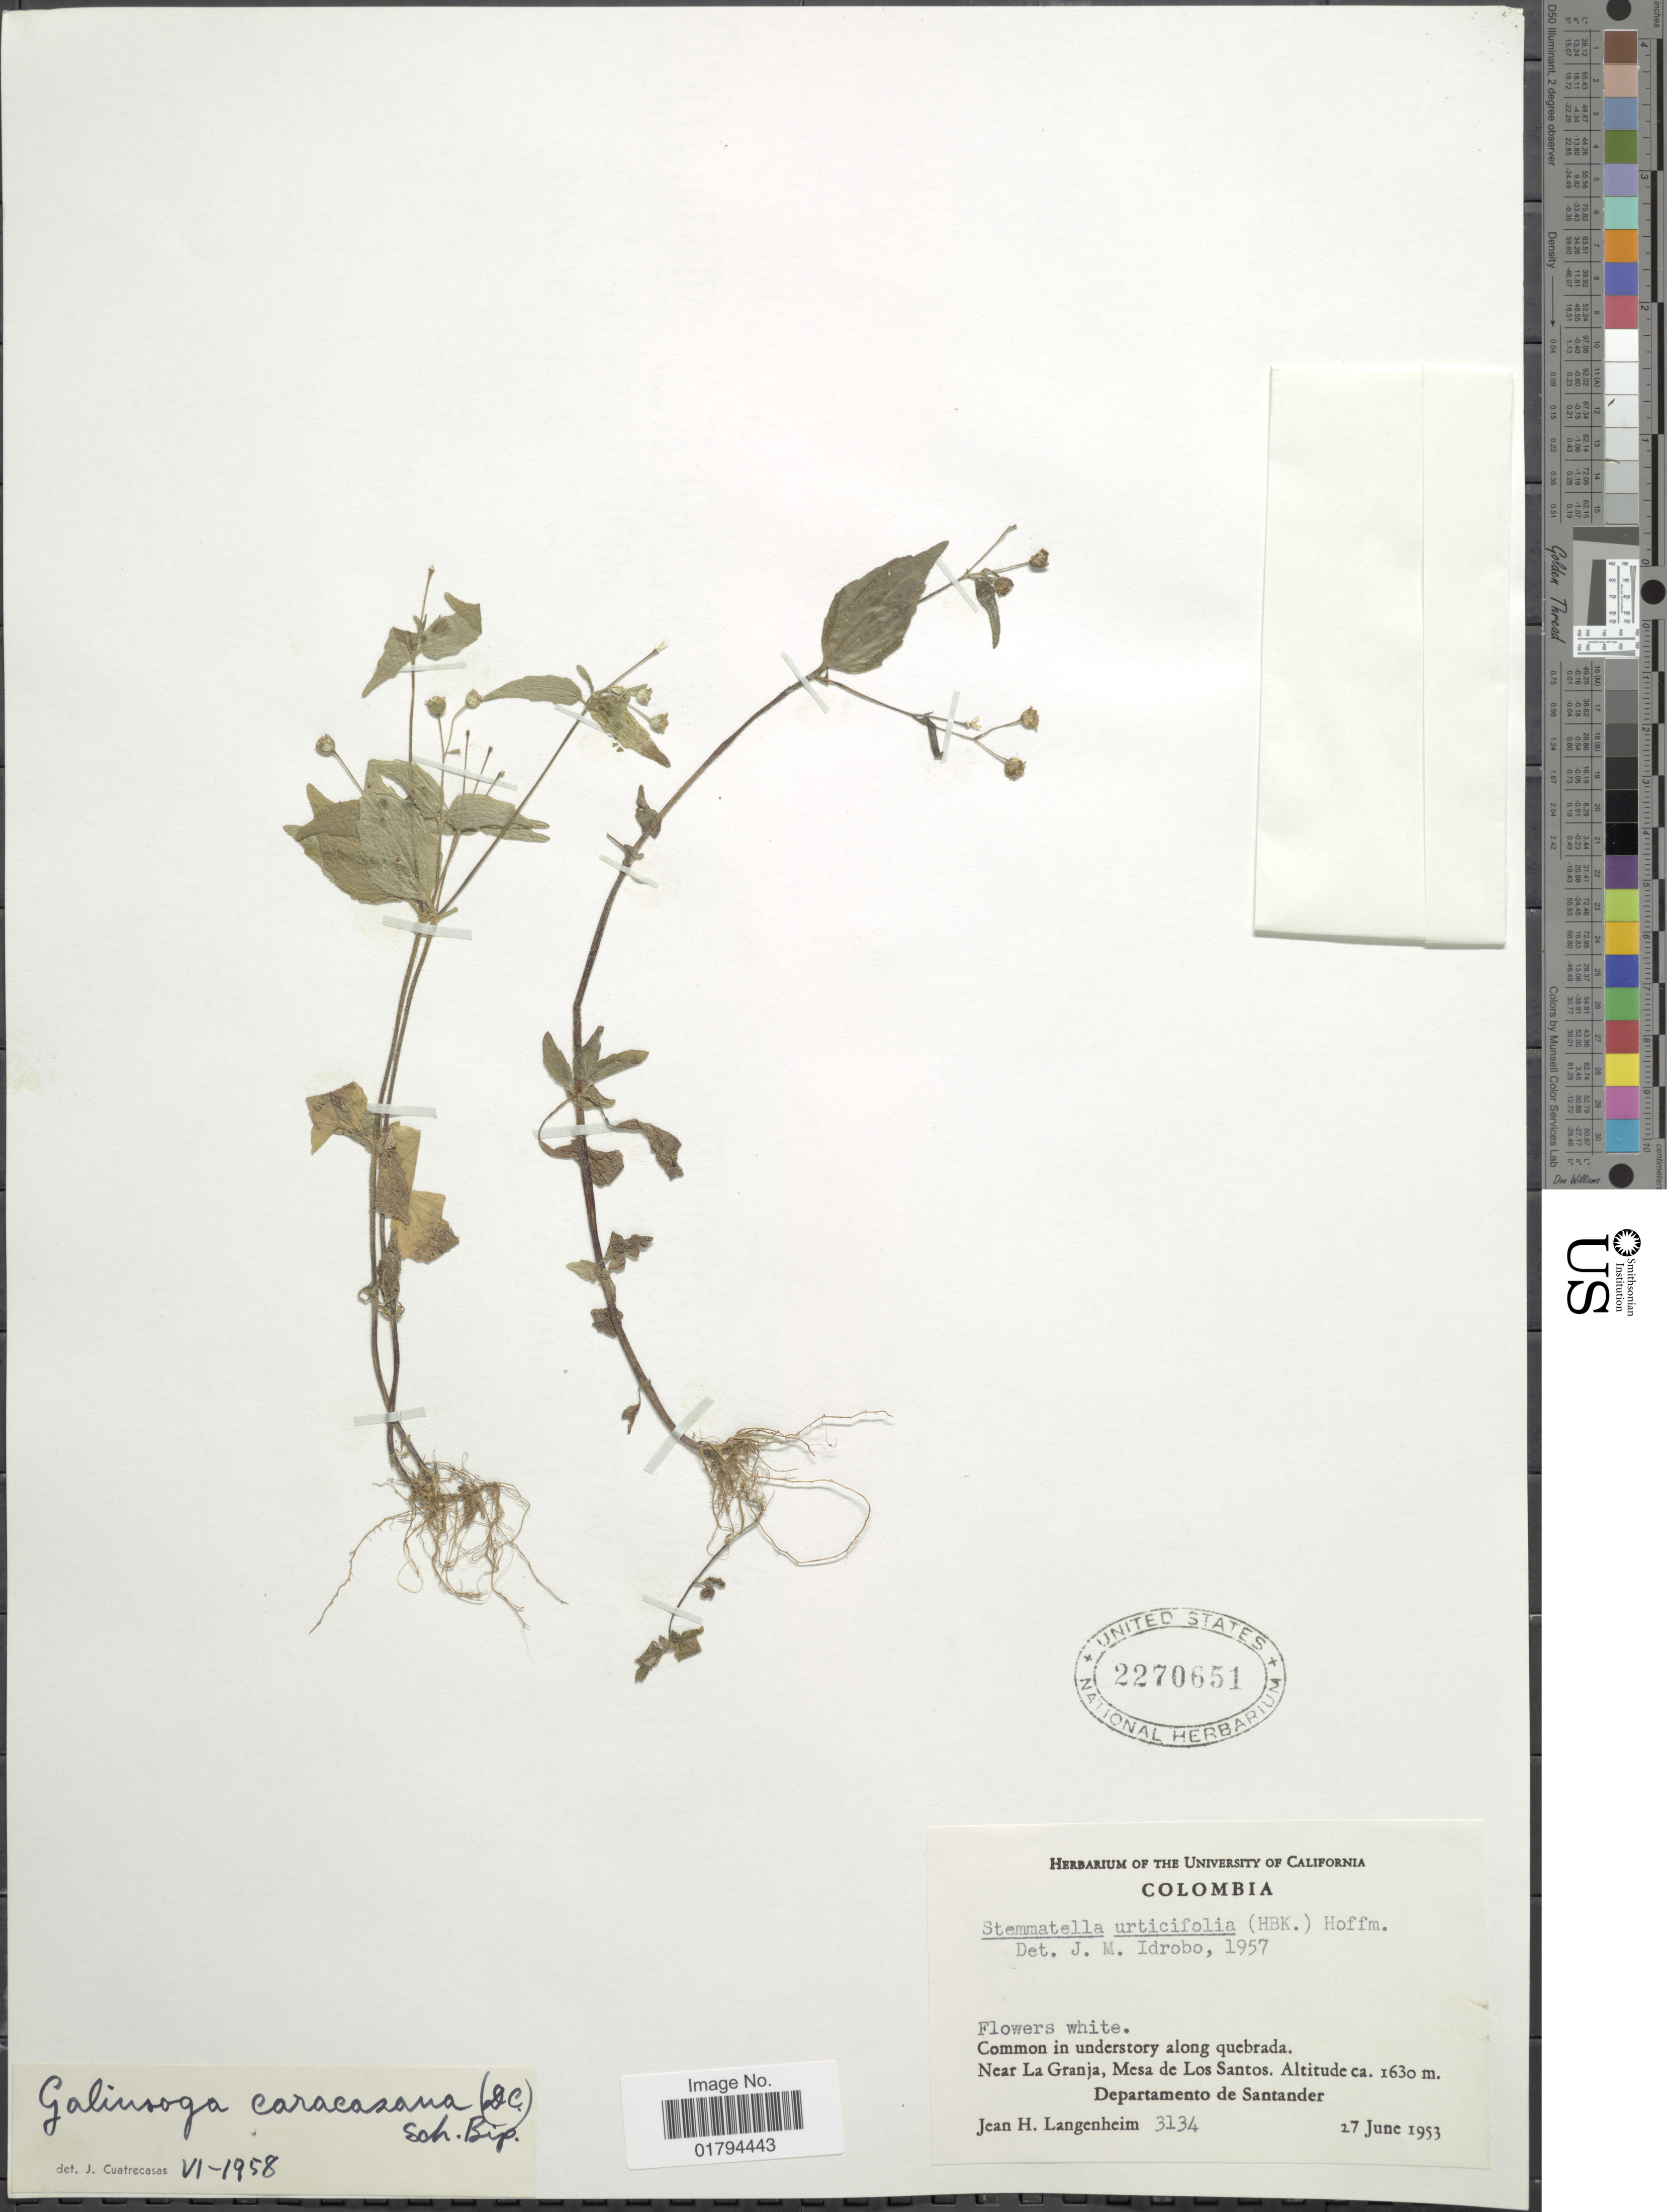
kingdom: Plantae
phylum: Tracheophyta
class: Magnoliopsida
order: Asterales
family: Asteraceae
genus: Galinsoga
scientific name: Galinsoga quadriradiata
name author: Ruiz & Pav.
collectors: J. H. Langenheim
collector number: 3134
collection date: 1953-06-27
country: Colombia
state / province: Santander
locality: Near La Granja, Mesa de LOs Santos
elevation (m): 1630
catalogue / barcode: US 2270651